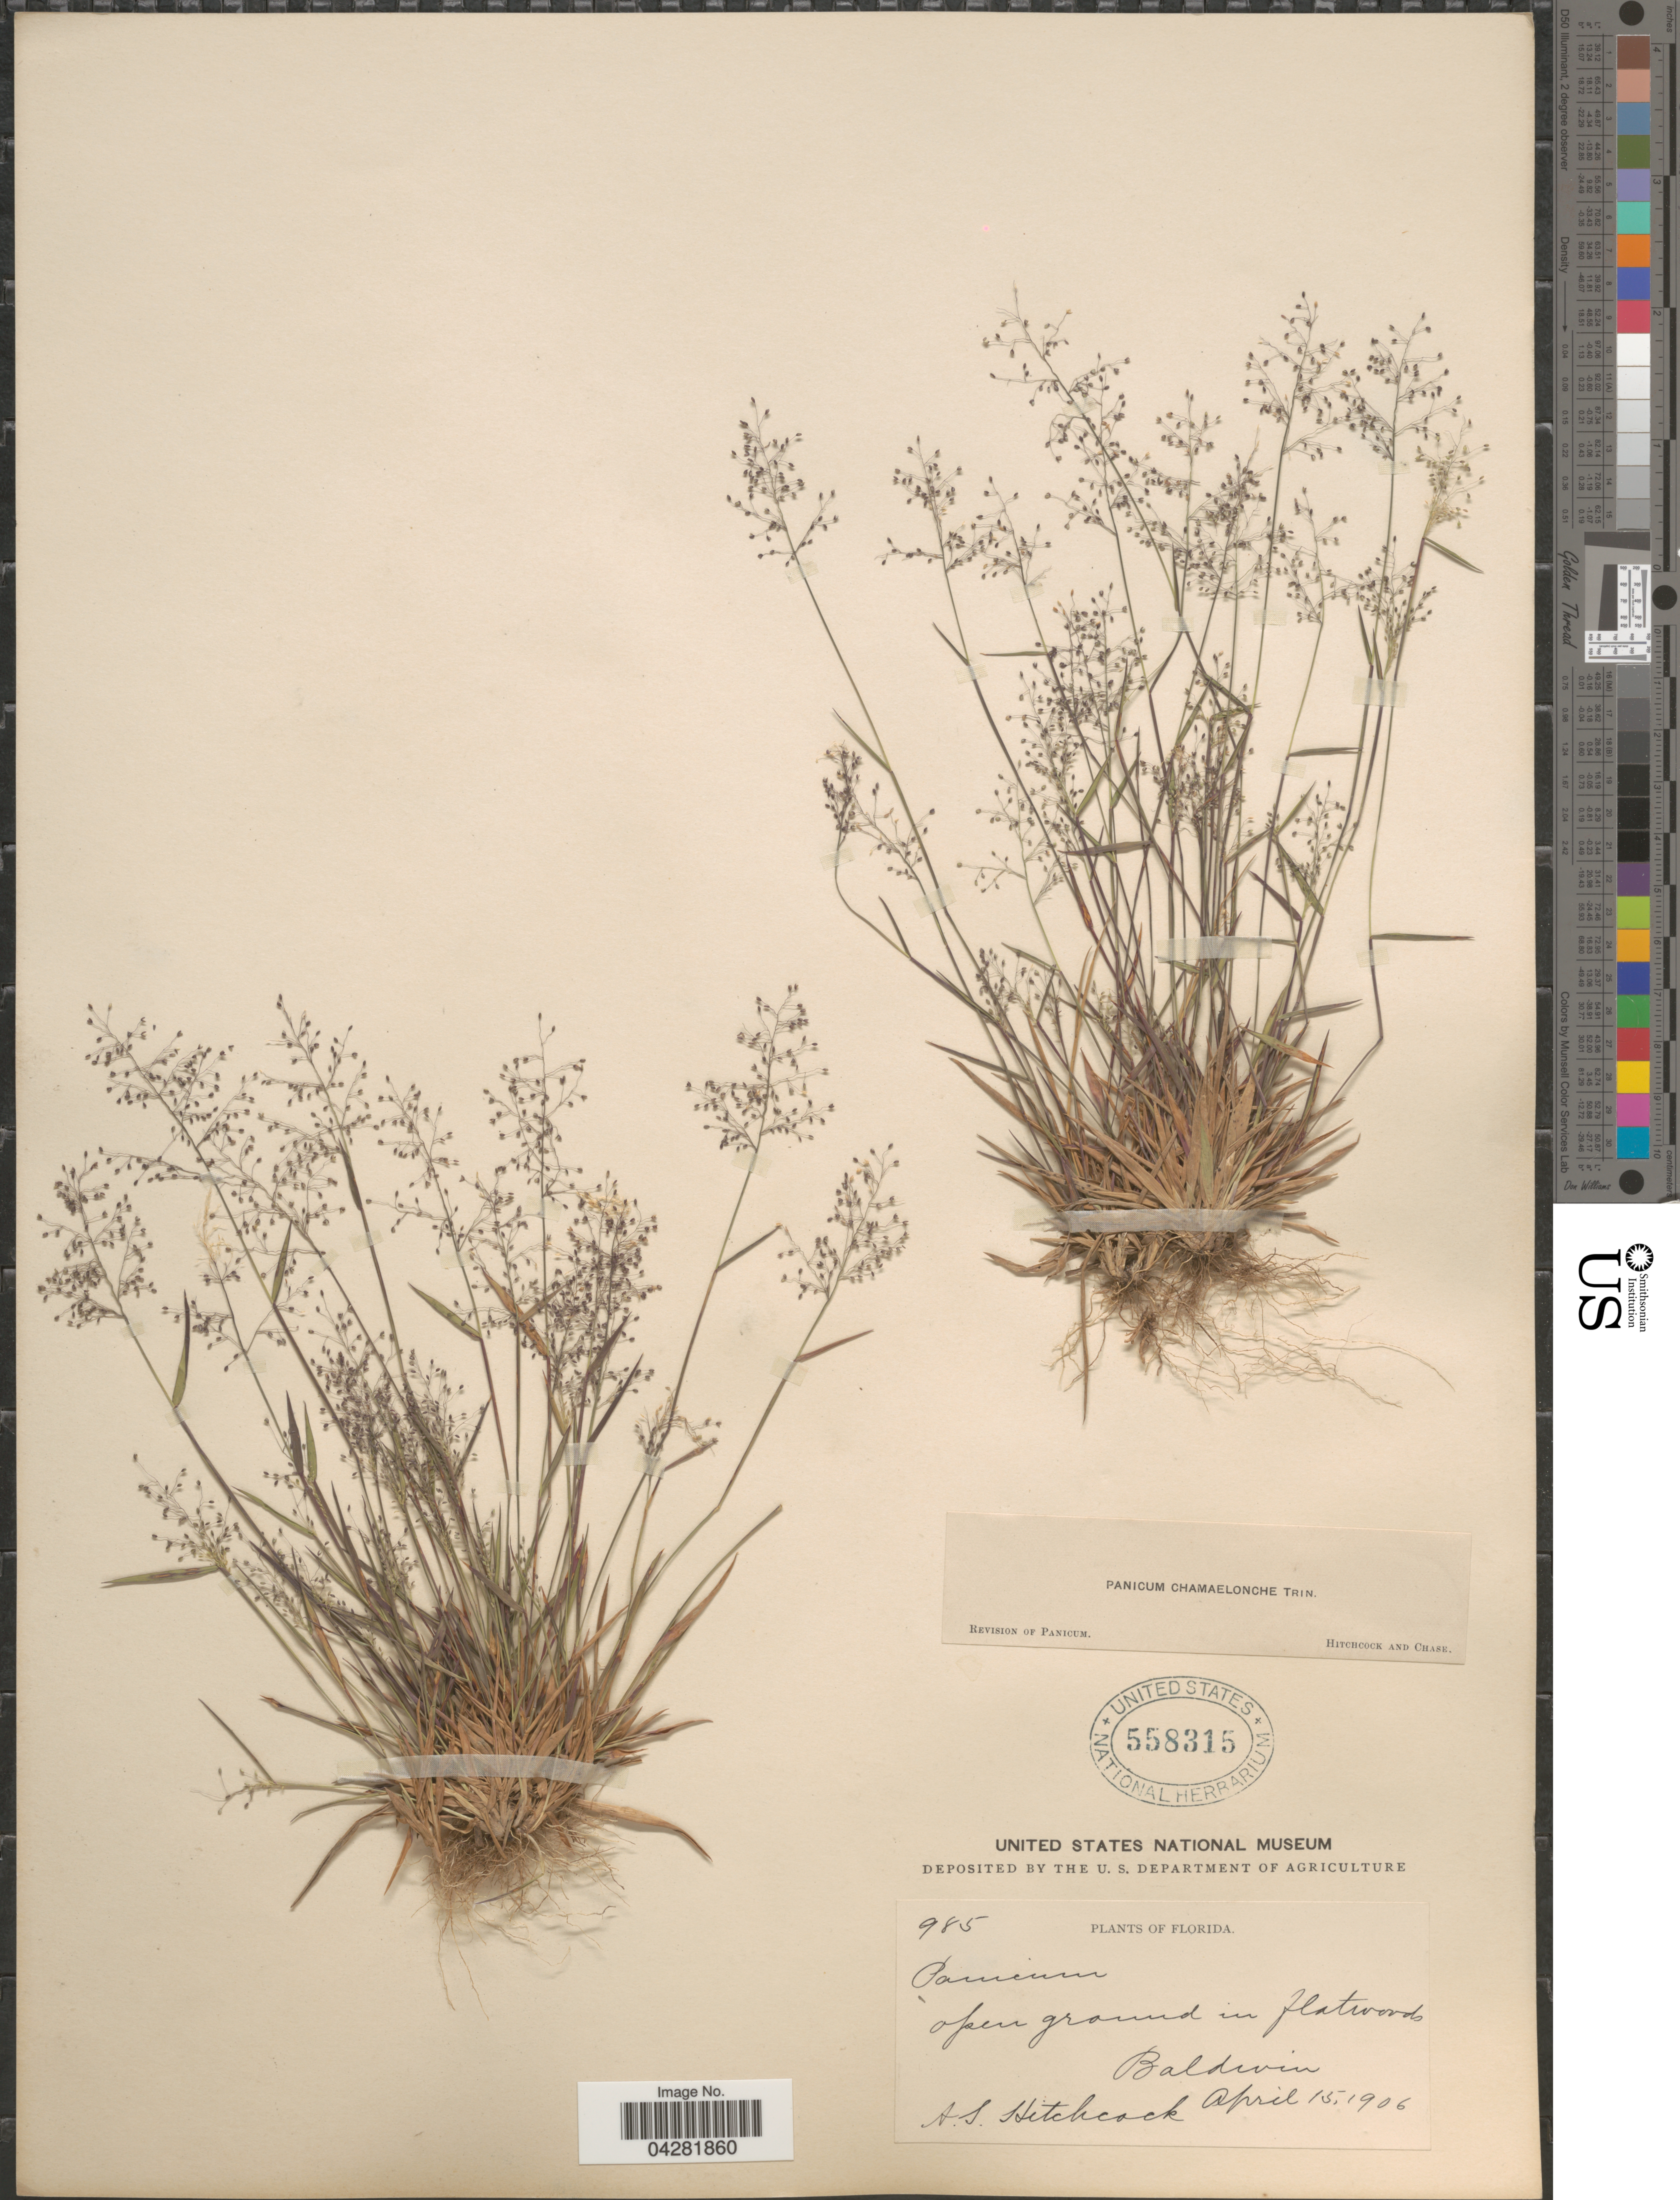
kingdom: Plantae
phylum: Tracheophyta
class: Liliopsida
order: Poales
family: Poaceae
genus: Dichanthelium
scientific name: Dichanthelium ensifolium var. ensifolium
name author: (Baldwin ex Elliot) Gould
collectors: A. S. Hitchcock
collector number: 985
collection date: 1906-04-15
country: United States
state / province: Florida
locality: Baldwin.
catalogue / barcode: US 558315